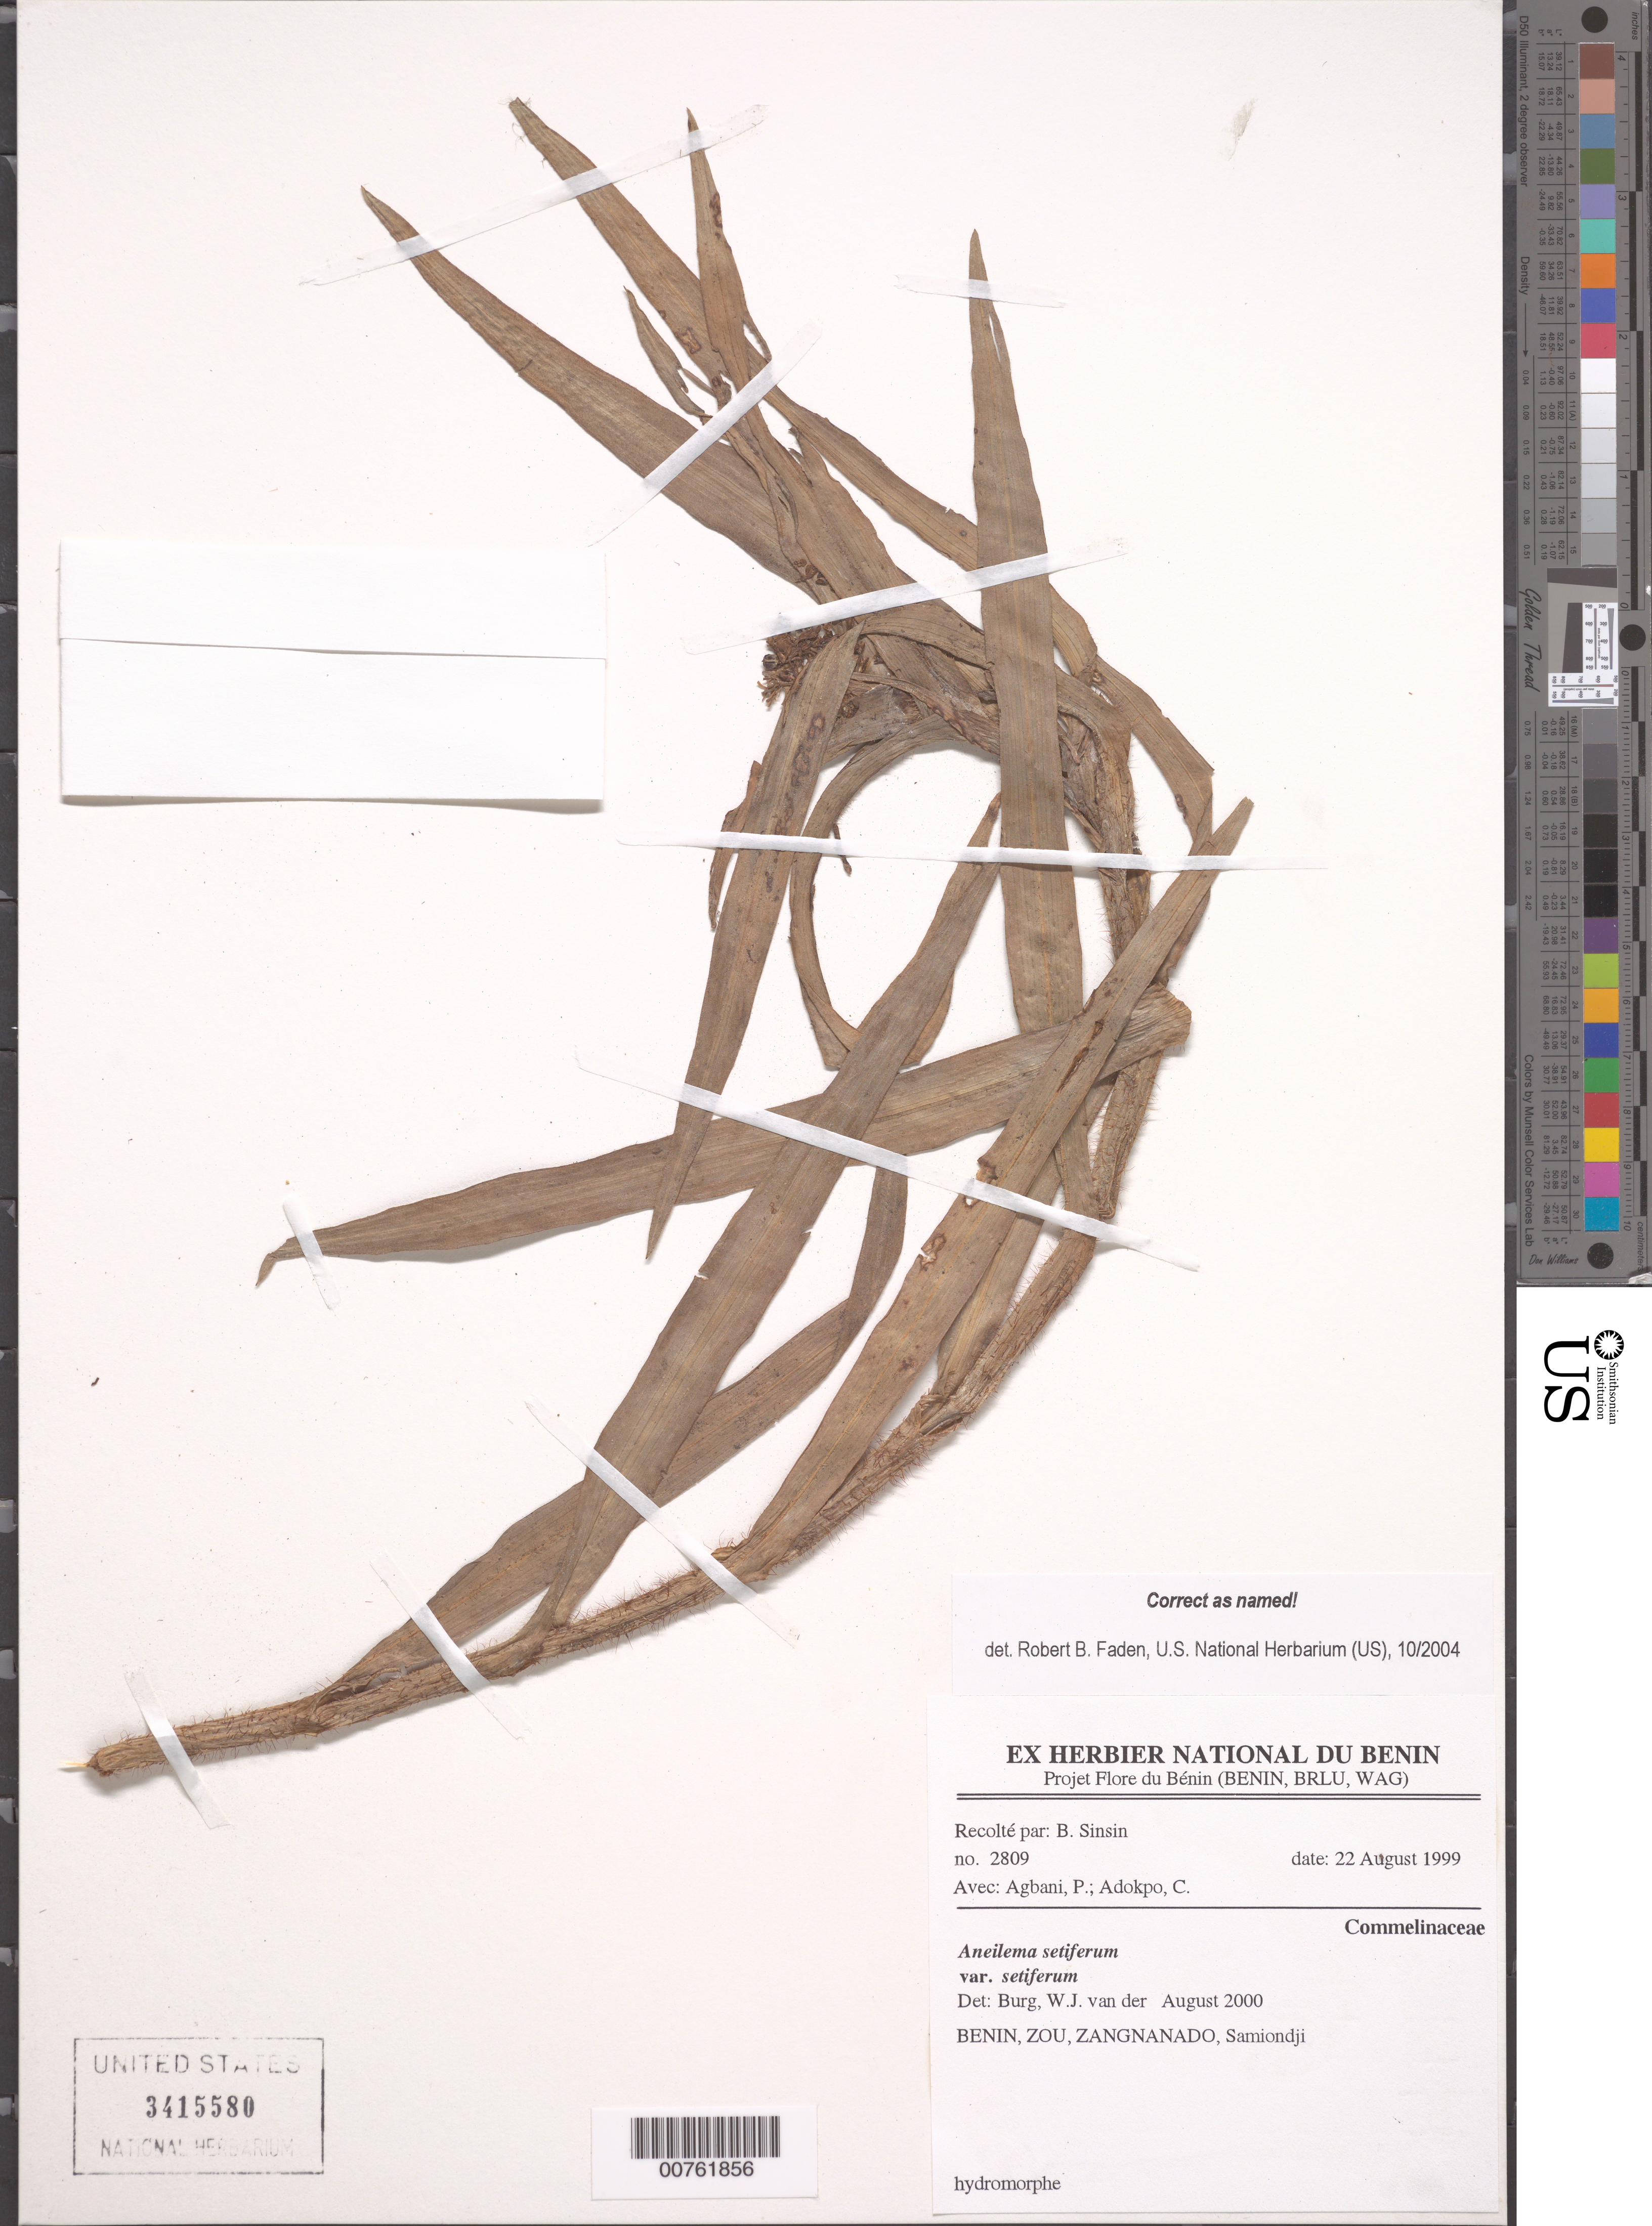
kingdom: Plantae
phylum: Tracheophyta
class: Liliopsida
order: Commelinales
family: Commelinaceae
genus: Aneilema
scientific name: Aneilema setiferum var. setiferum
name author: A. Chev.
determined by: Faden, Robert B., (US), Smithsonian Institution - National Museum of Natural History (UNITED STATES)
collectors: B. Sinsin, P. Agbani & C. Adokpo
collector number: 2809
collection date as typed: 22 Aug 1999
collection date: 1999-08-22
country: Benin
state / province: Zou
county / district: Zangnanado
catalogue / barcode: US 3415580